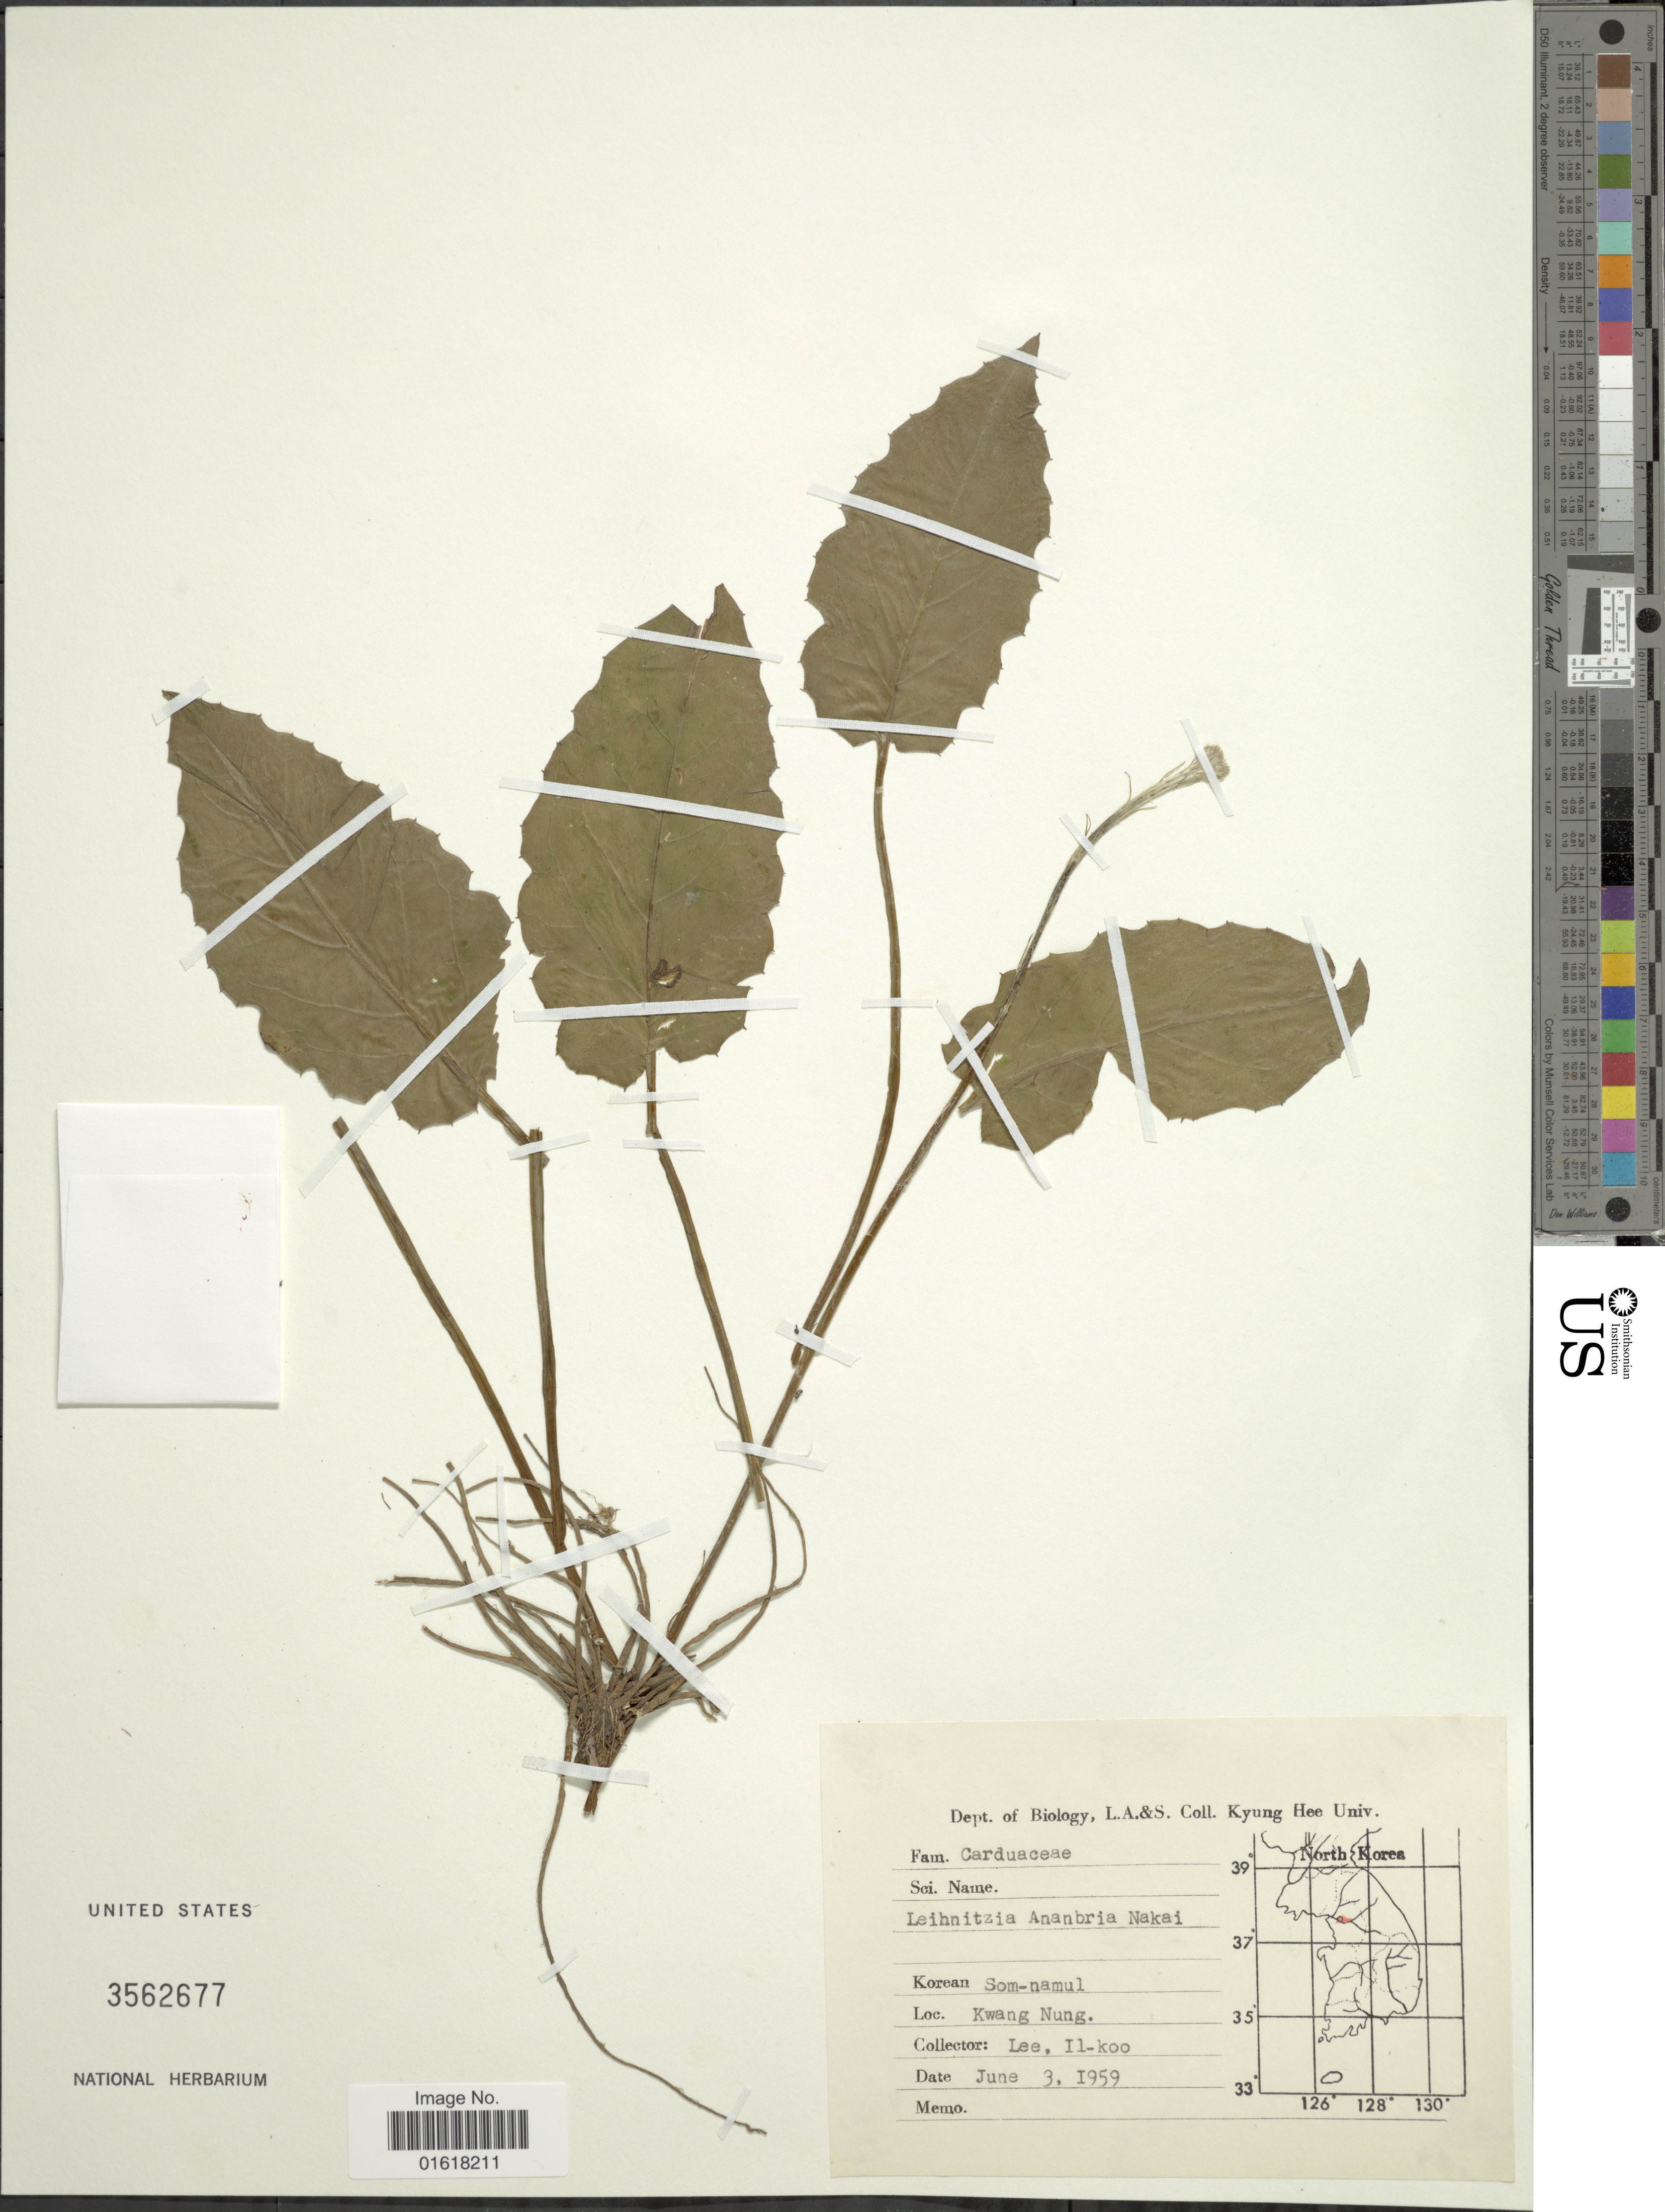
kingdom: Plantae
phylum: Tracheophyta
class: Magnoliopsida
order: Asterales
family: Asteraceae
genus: Leibnitzia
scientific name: Leibnitzia anandria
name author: (L.) Nakai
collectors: I. Lee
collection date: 1959-06-03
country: North Korea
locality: Kwang Nung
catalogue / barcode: US 3562677